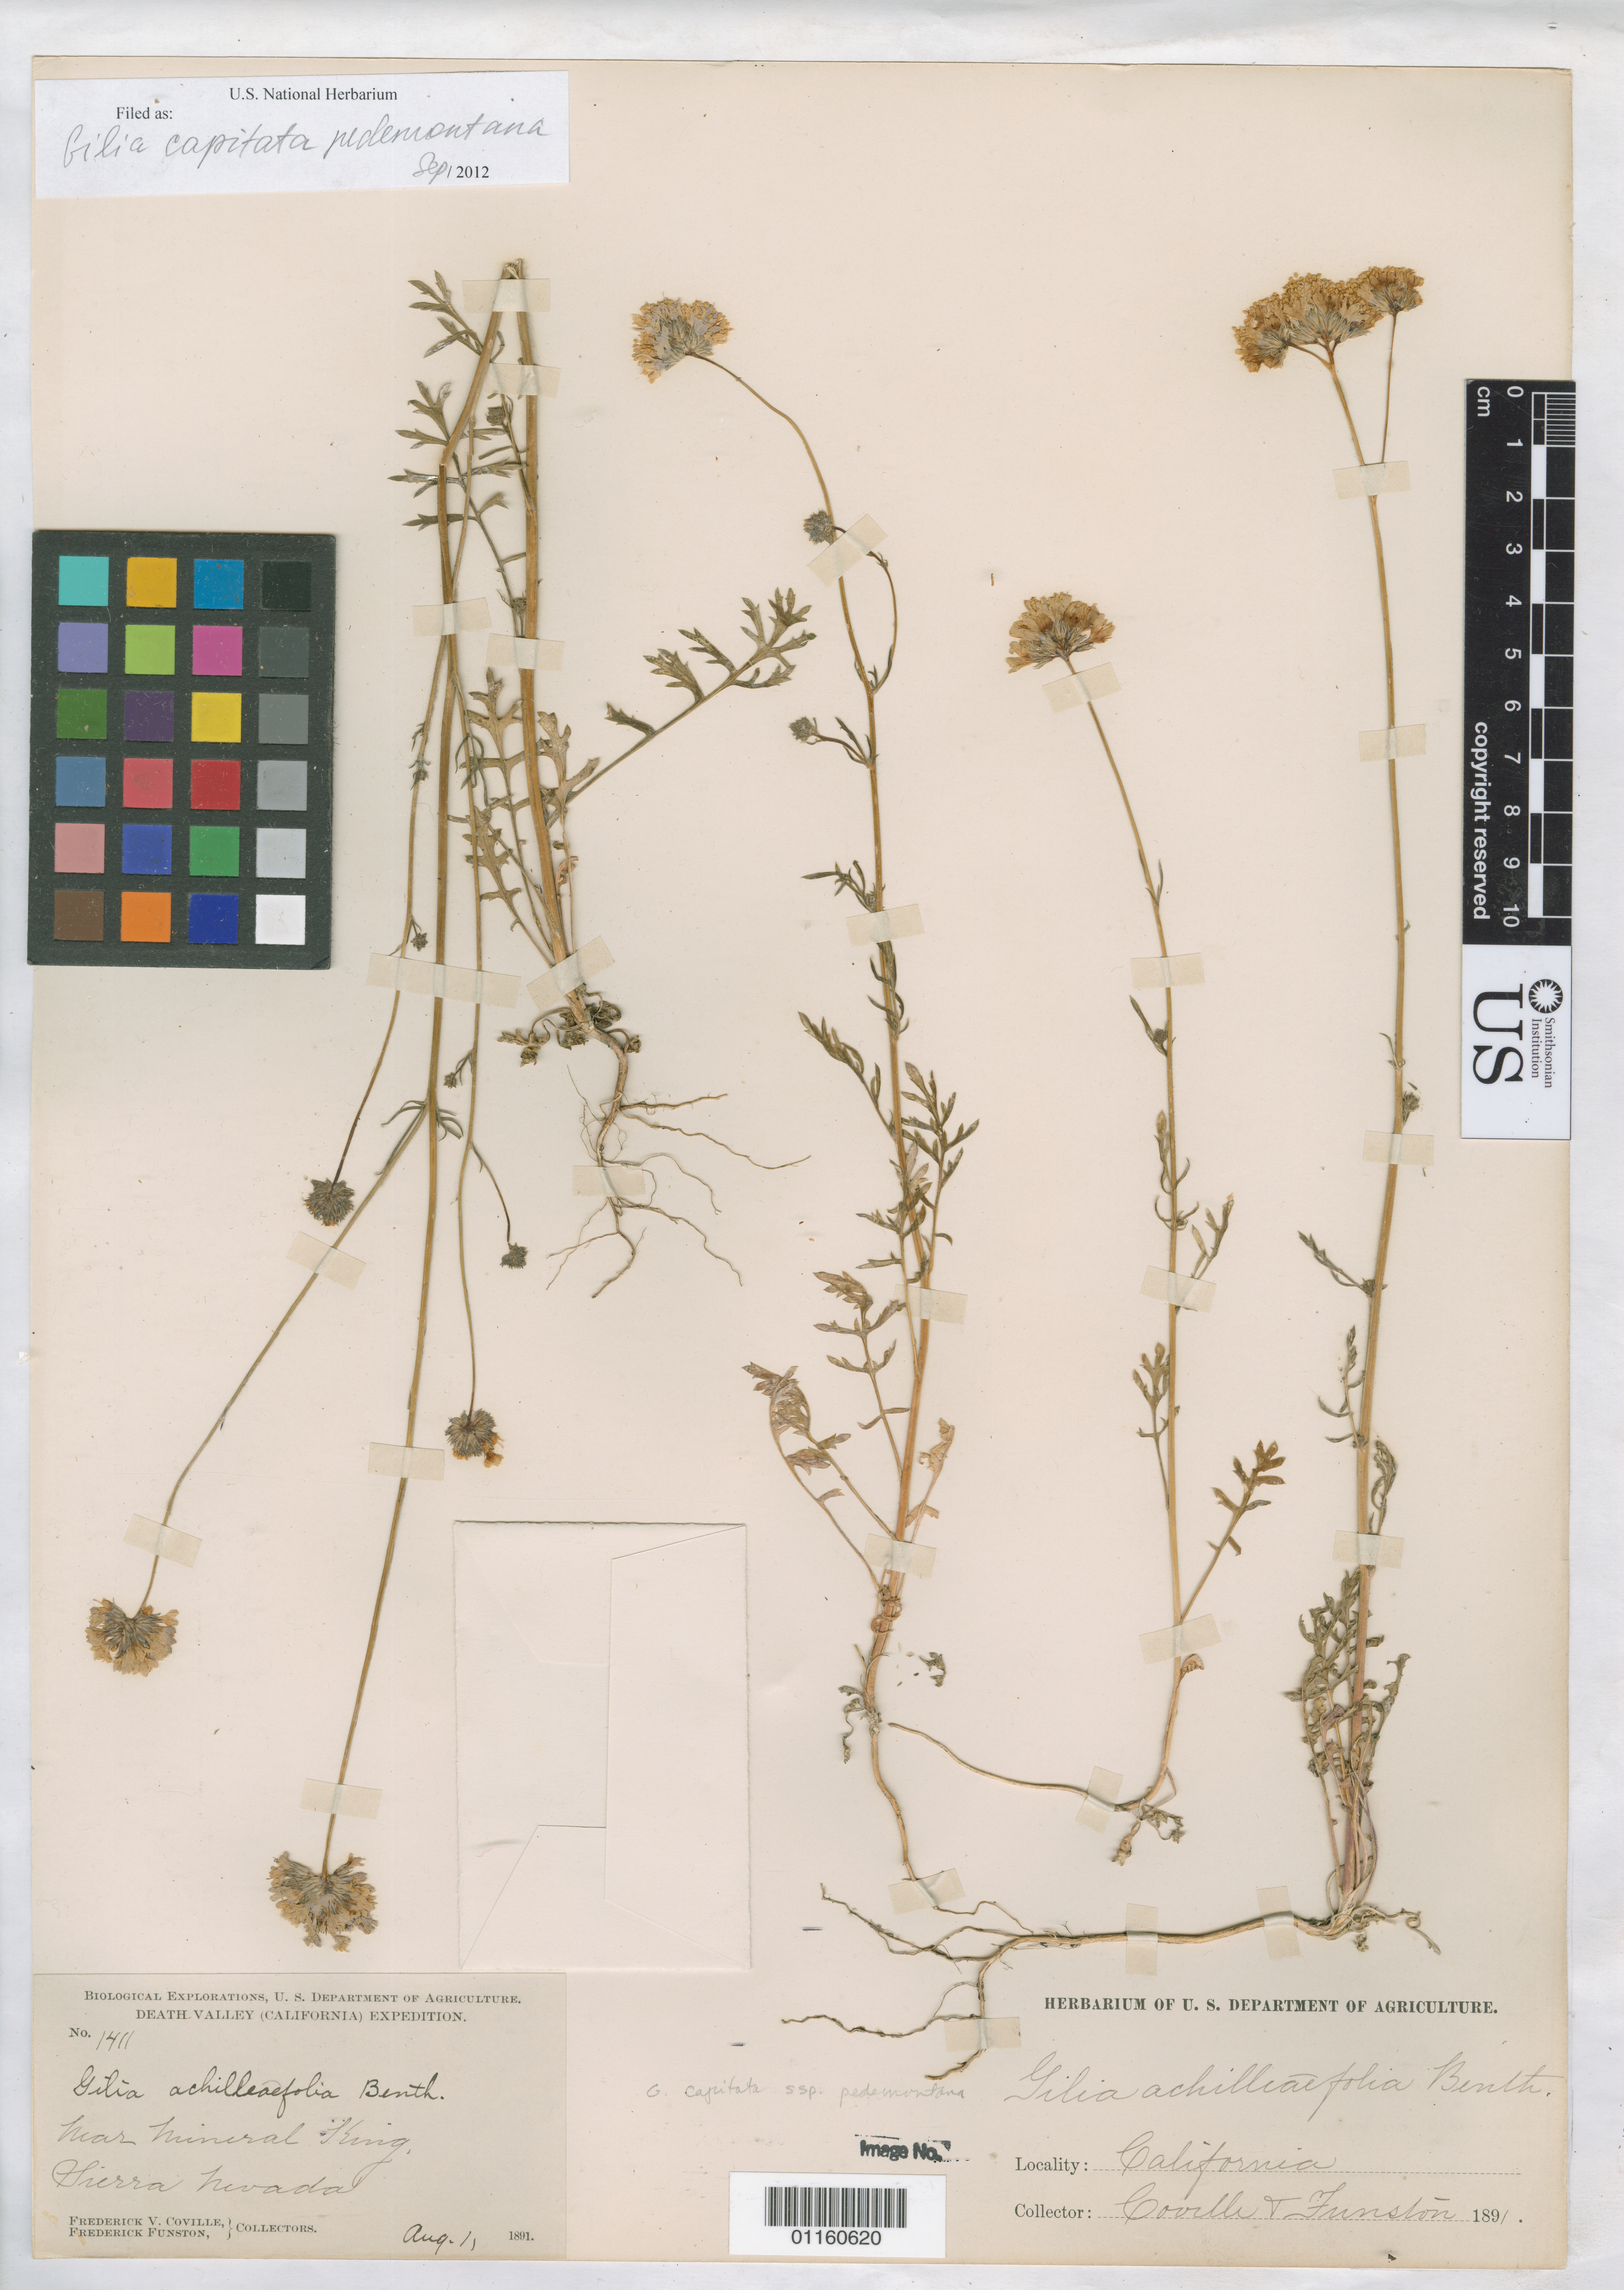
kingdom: Plantae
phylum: Tracheophyta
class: Magnoliopsida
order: Ericales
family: Polemoniaceae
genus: Gilia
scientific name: Gilia capitata subsp. pedemontana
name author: V.E. Grant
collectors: F. V. Coville & F. Funston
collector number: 1411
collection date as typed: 1 Aug 1891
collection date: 1891-08-01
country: United States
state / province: California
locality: Near Mineral King, Sierra Nevada